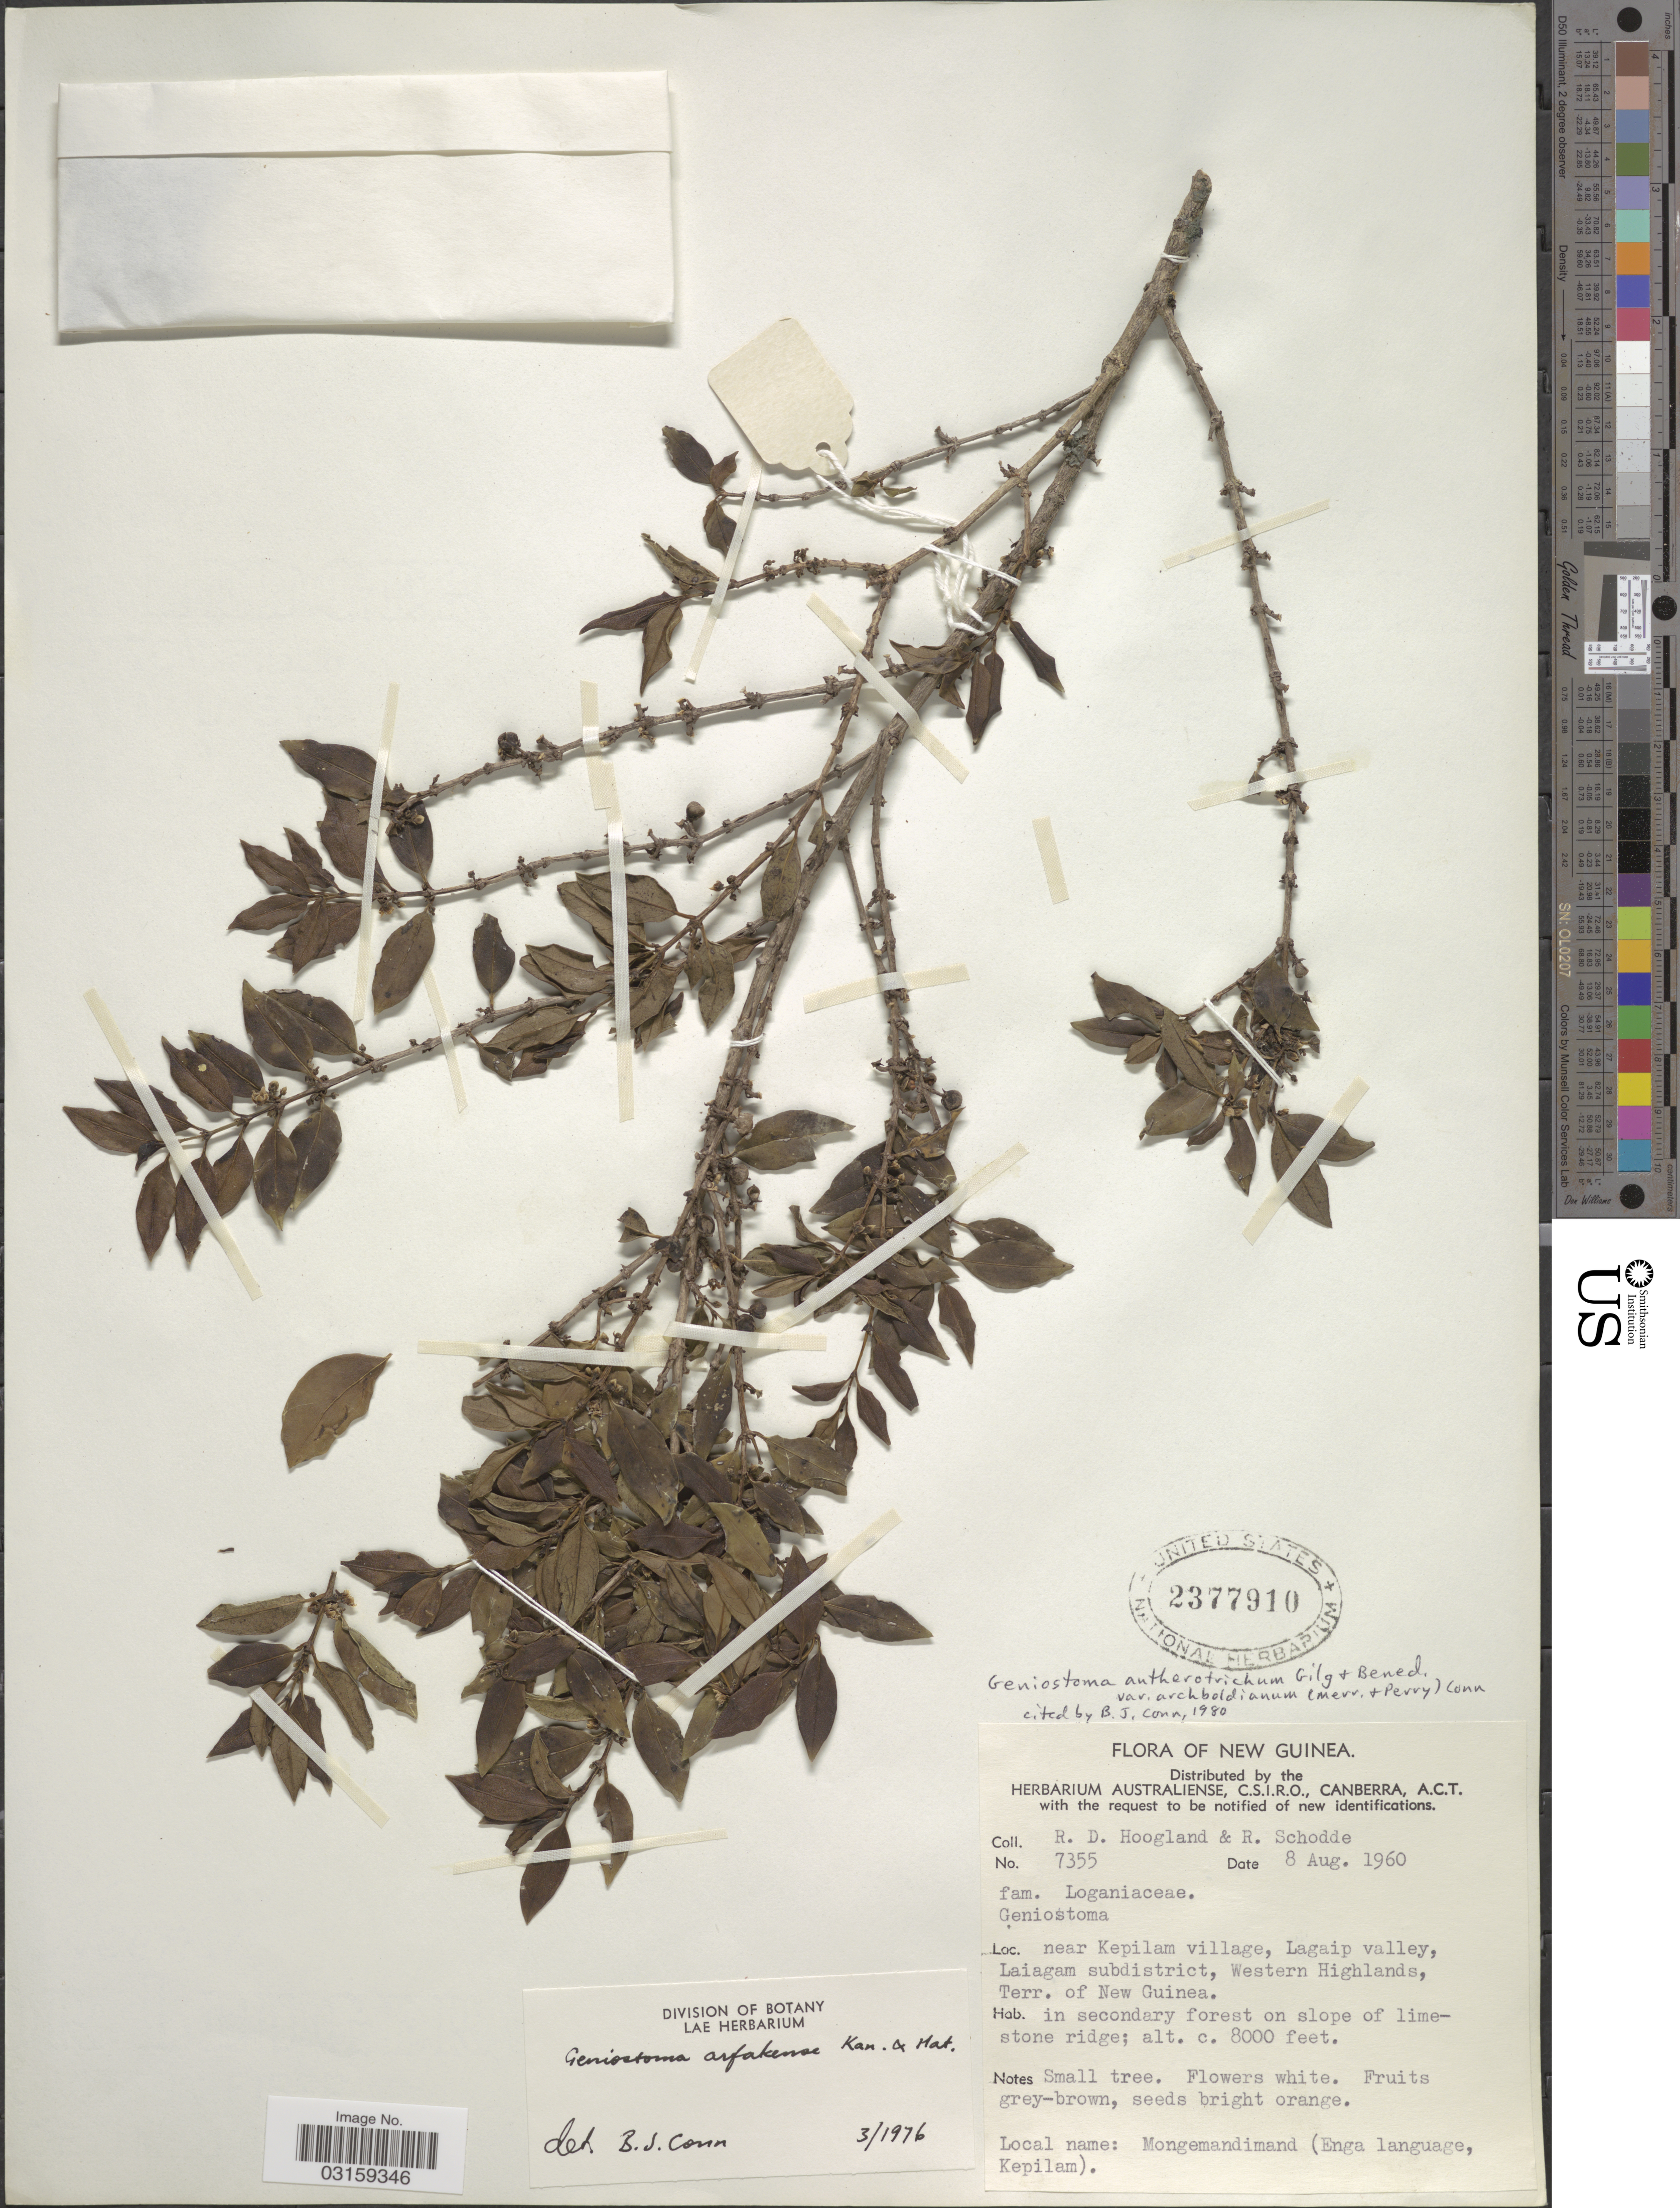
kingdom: Plantae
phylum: Tracheophyta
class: Magnoliopsida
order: Gentianales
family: Loganiaceae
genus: Geniostoma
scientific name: Geniostoma antherotrichum var. archboldianum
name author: (Merr. & L.M. Perry) B.J. Conn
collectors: R. D. Hoogland & R. Schodde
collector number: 7355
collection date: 1960-08-08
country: Papua New Guinea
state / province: Western Highlands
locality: New Guinea. Near Kepilam village, Lagaip valley, Laiagam subdistrict, Terr. of New Guinea.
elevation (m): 2438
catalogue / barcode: US 2377910